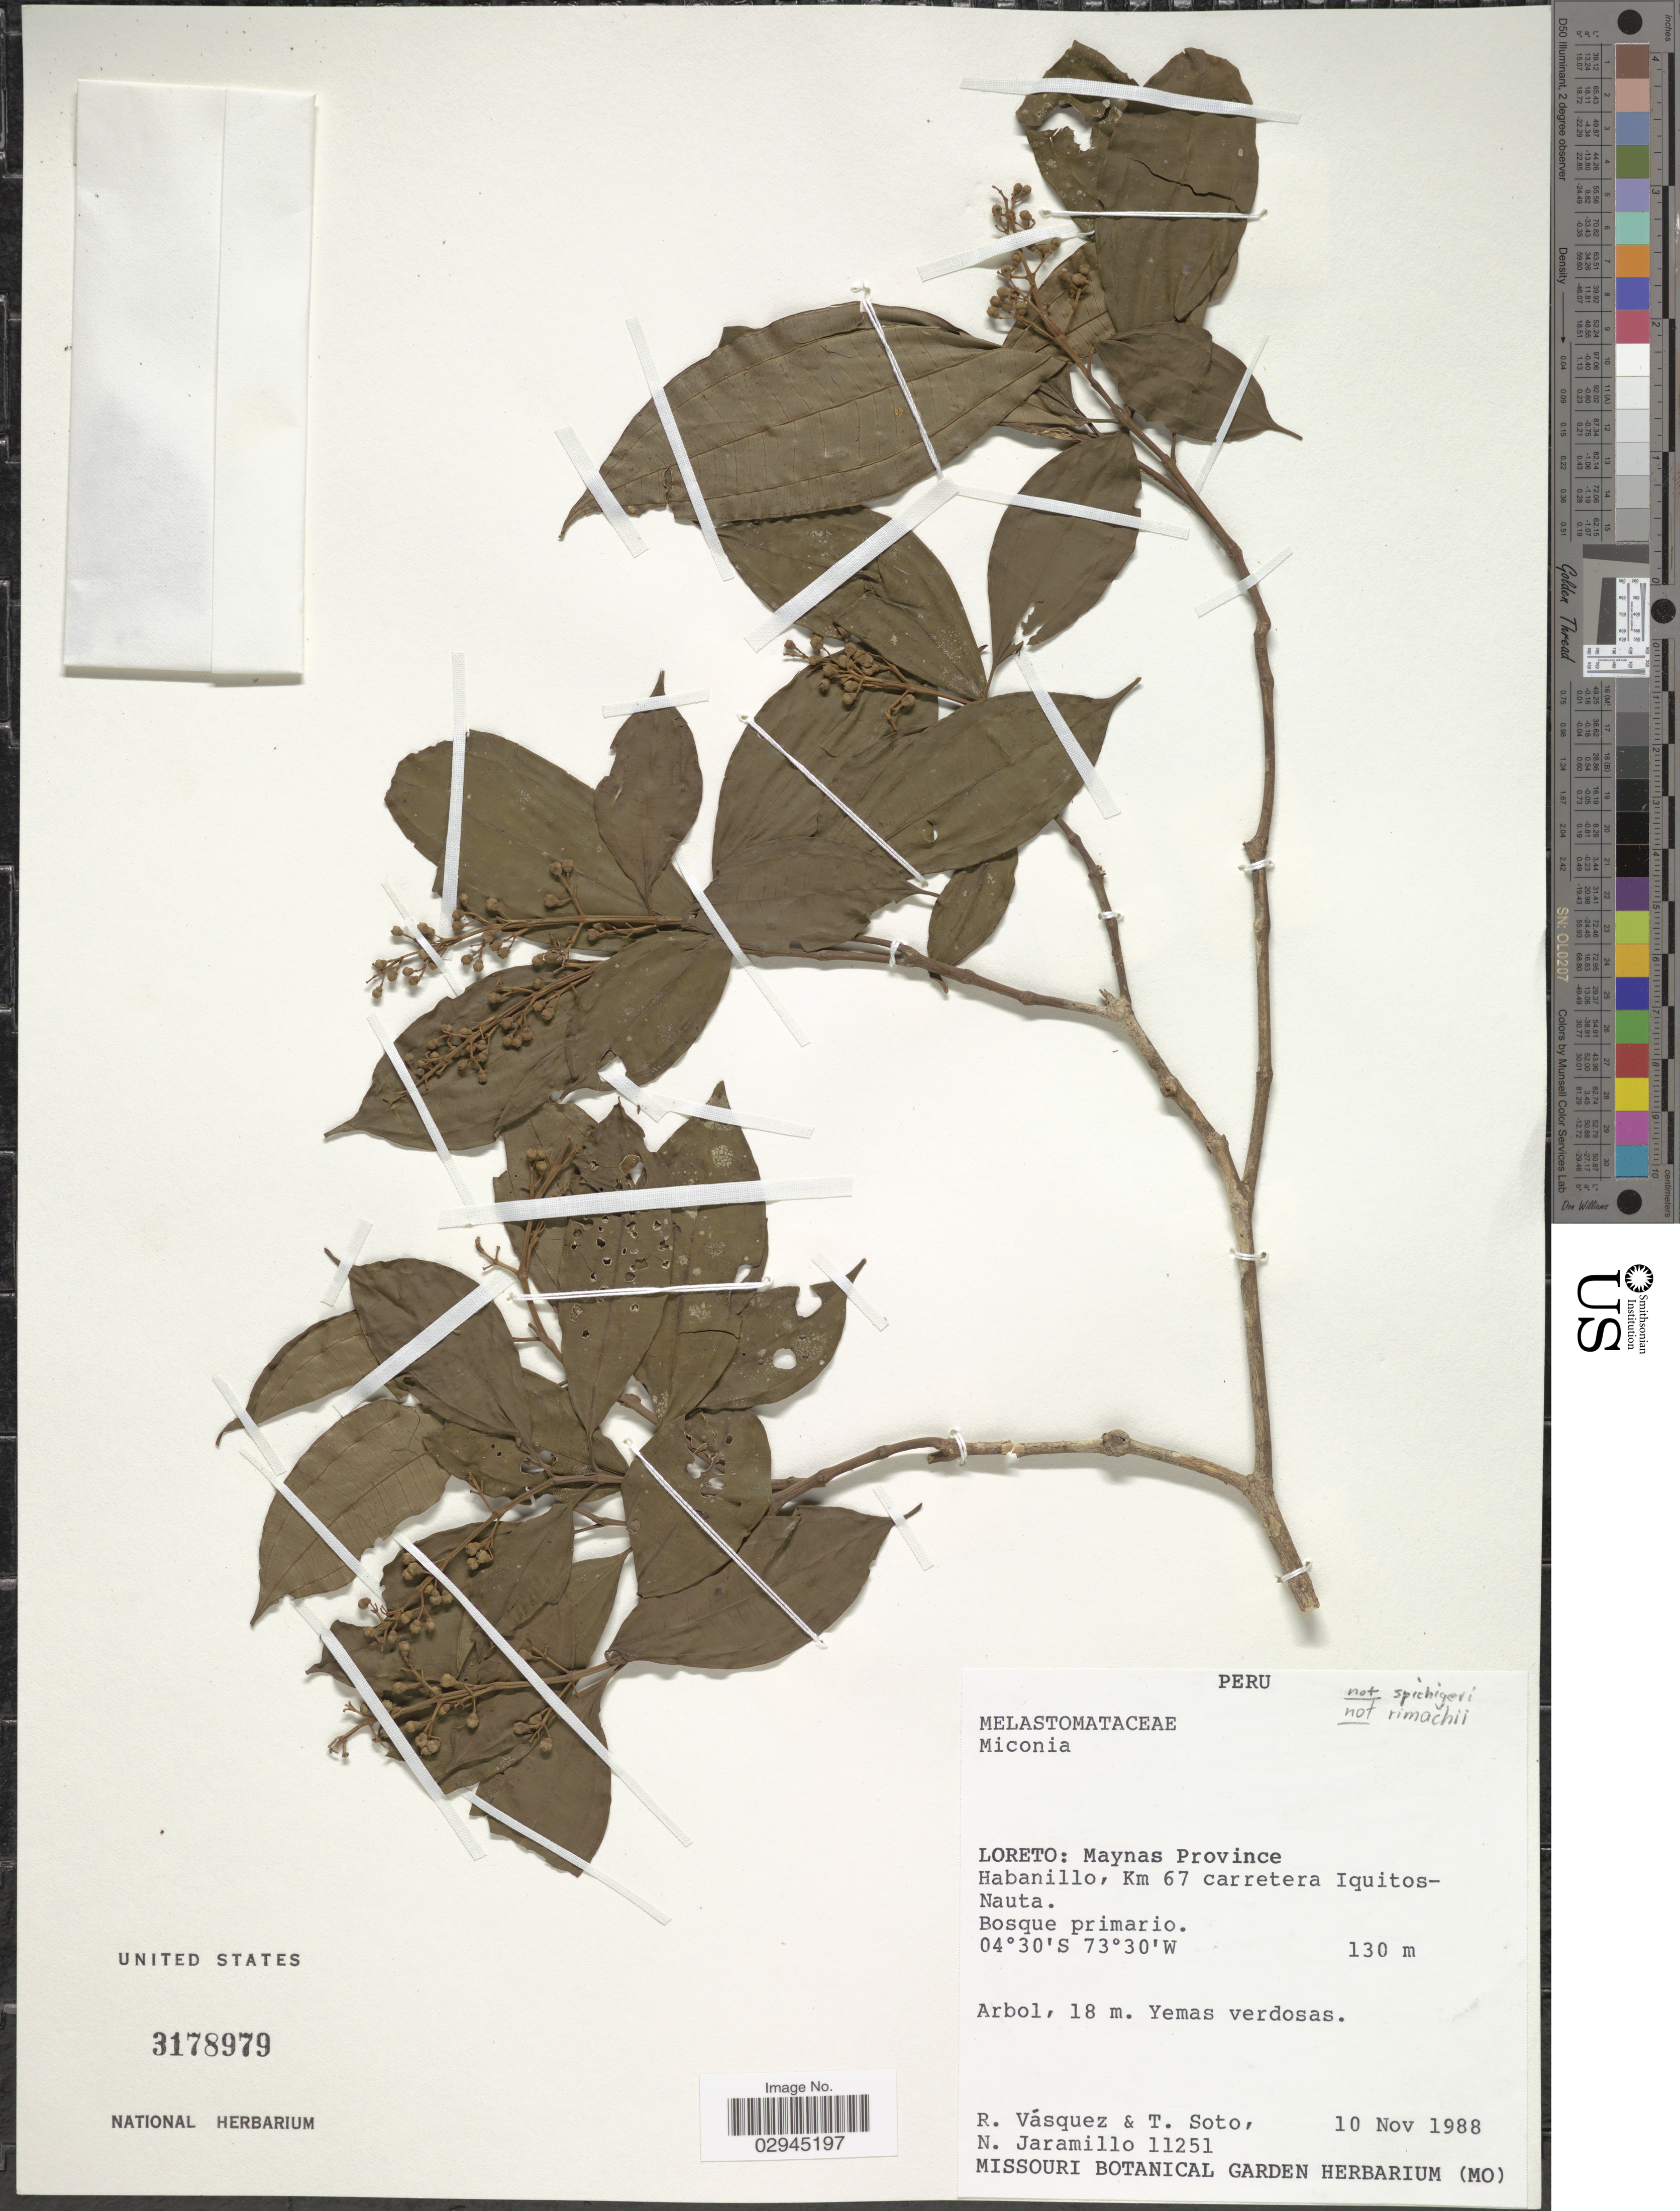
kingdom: Plantae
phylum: Tracheophyta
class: Magnoliopsida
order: Myrtales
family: Melastomataceae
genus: Miconia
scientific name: Miconia sp.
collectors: R. Vásquez, T. Soto & N. Jaramillo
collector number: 11251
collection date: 1988-11-10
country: Peru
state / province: Loreto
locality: Maynas Province. Habanillo, Km 67 carretera Iquitos-Nauta.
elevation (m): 130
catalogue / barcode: US 3178979